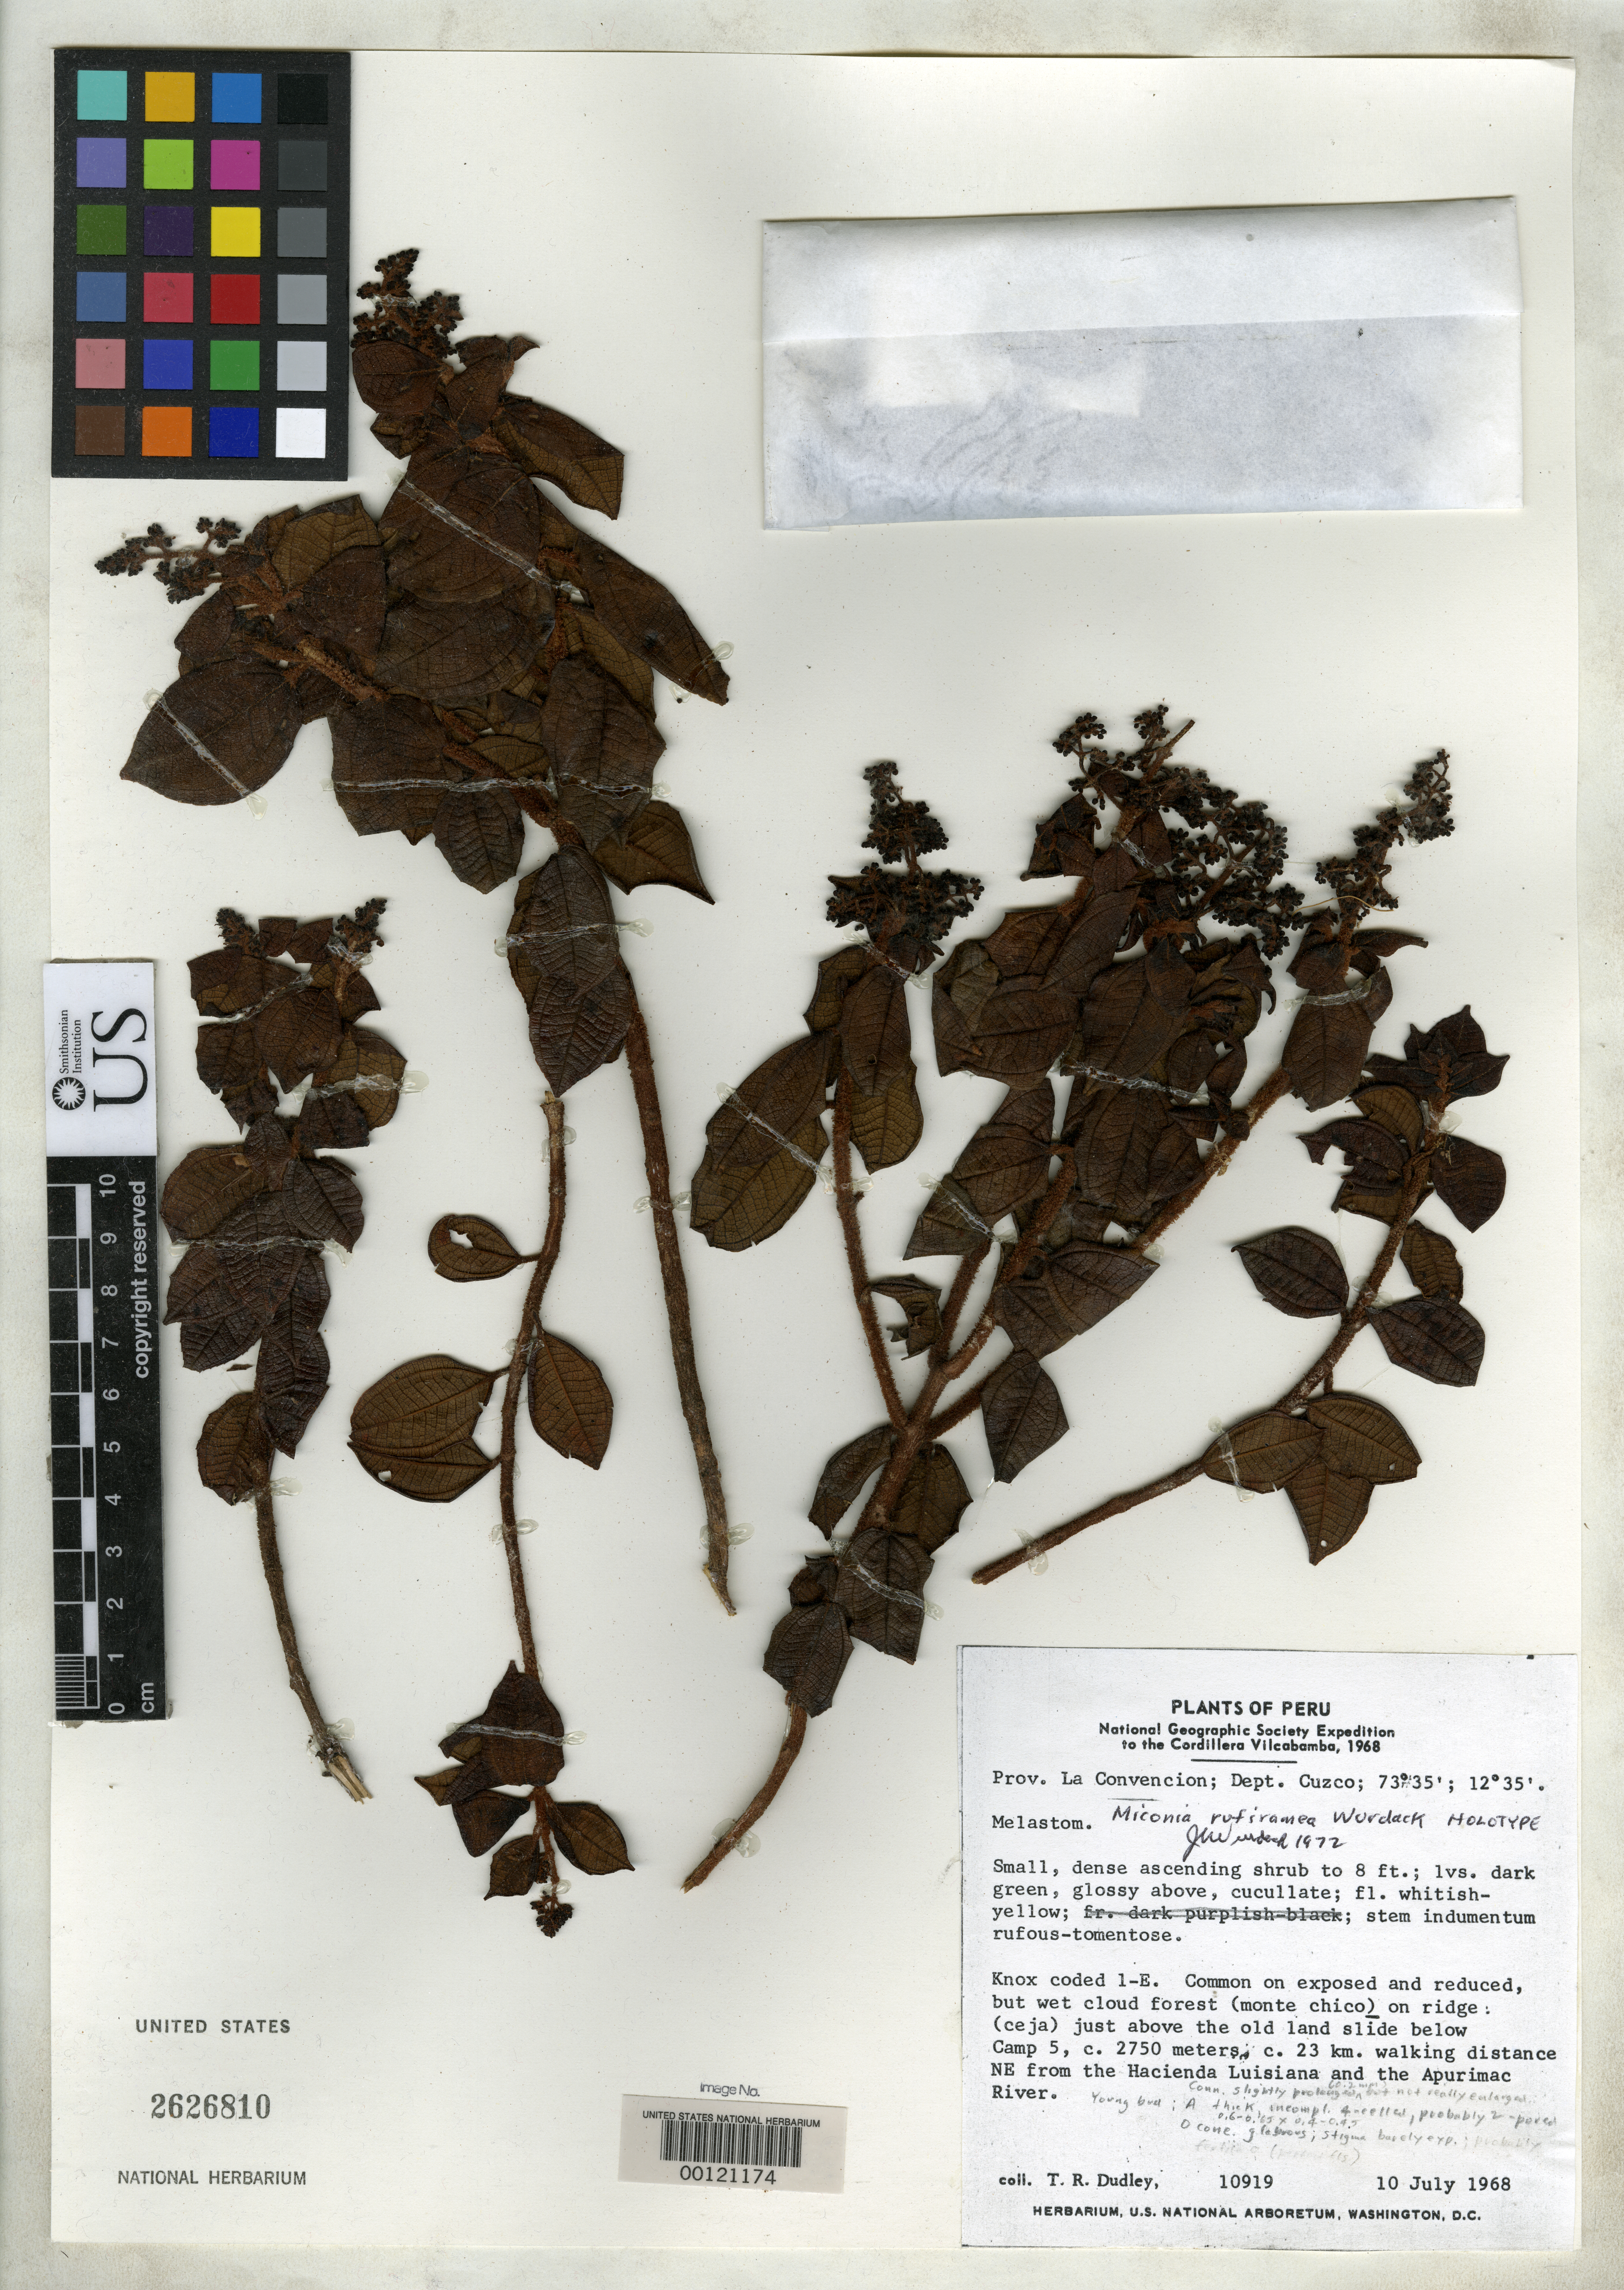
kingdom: Plantae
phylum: Tracheophyta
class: Magnoliopsida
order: Myrtales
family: Melastomataceae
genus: Miconia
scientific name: Miconia rufiramea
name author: Wurdack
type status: Holotype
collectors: T. R. Dudley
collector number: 10919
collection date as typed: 10 Jul 1968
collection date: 1968-07-10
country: Peru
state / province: Cusco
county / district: La Convención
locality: Cordillera Vilcabamba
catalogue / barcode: US 2626810